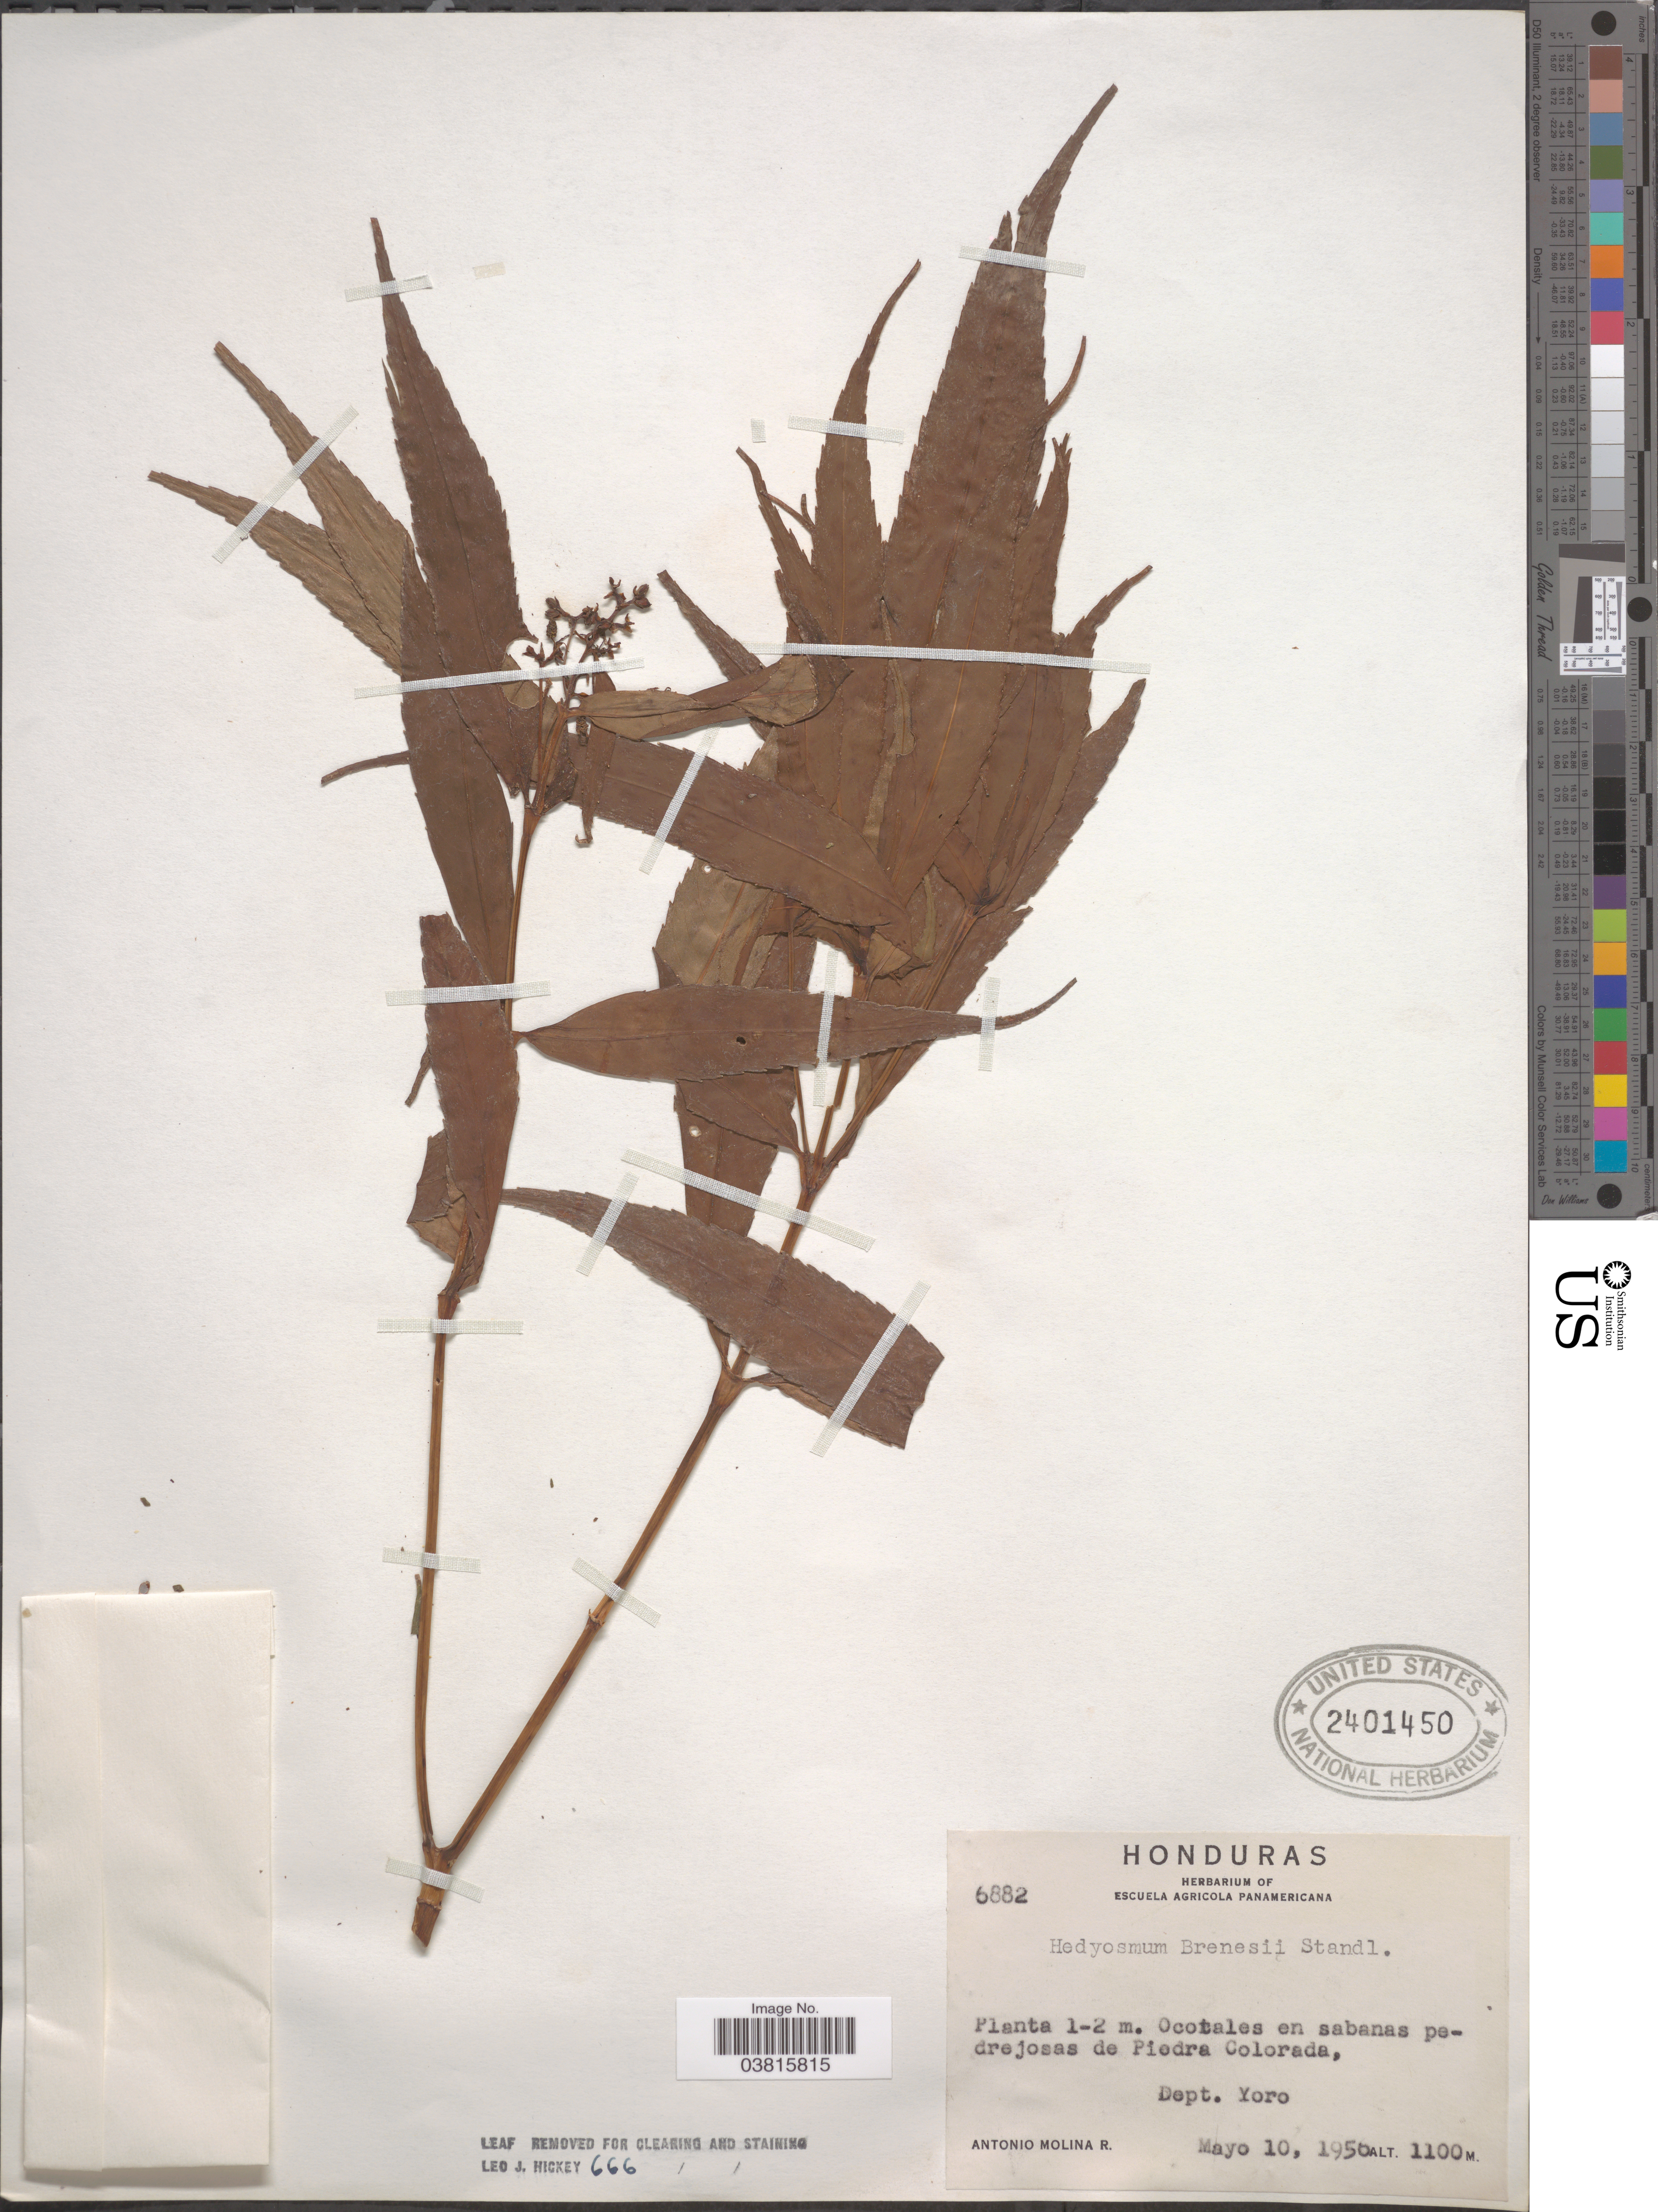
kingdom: Plantae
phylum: Tracheophyta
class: Magnoliopsida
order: Chloranthales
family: Chloranthaceae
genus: Hedyosmum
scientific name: Hedyosmum brenesii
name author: Standl.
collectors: A. Molina R.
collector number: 6882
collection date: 1950-05-10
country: Honduras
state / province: Yoro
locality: Ocotales en sabanas pedrejosas de Piedra Colorada, Dept. Yoro.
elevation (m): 1100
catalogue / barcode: US 2401450